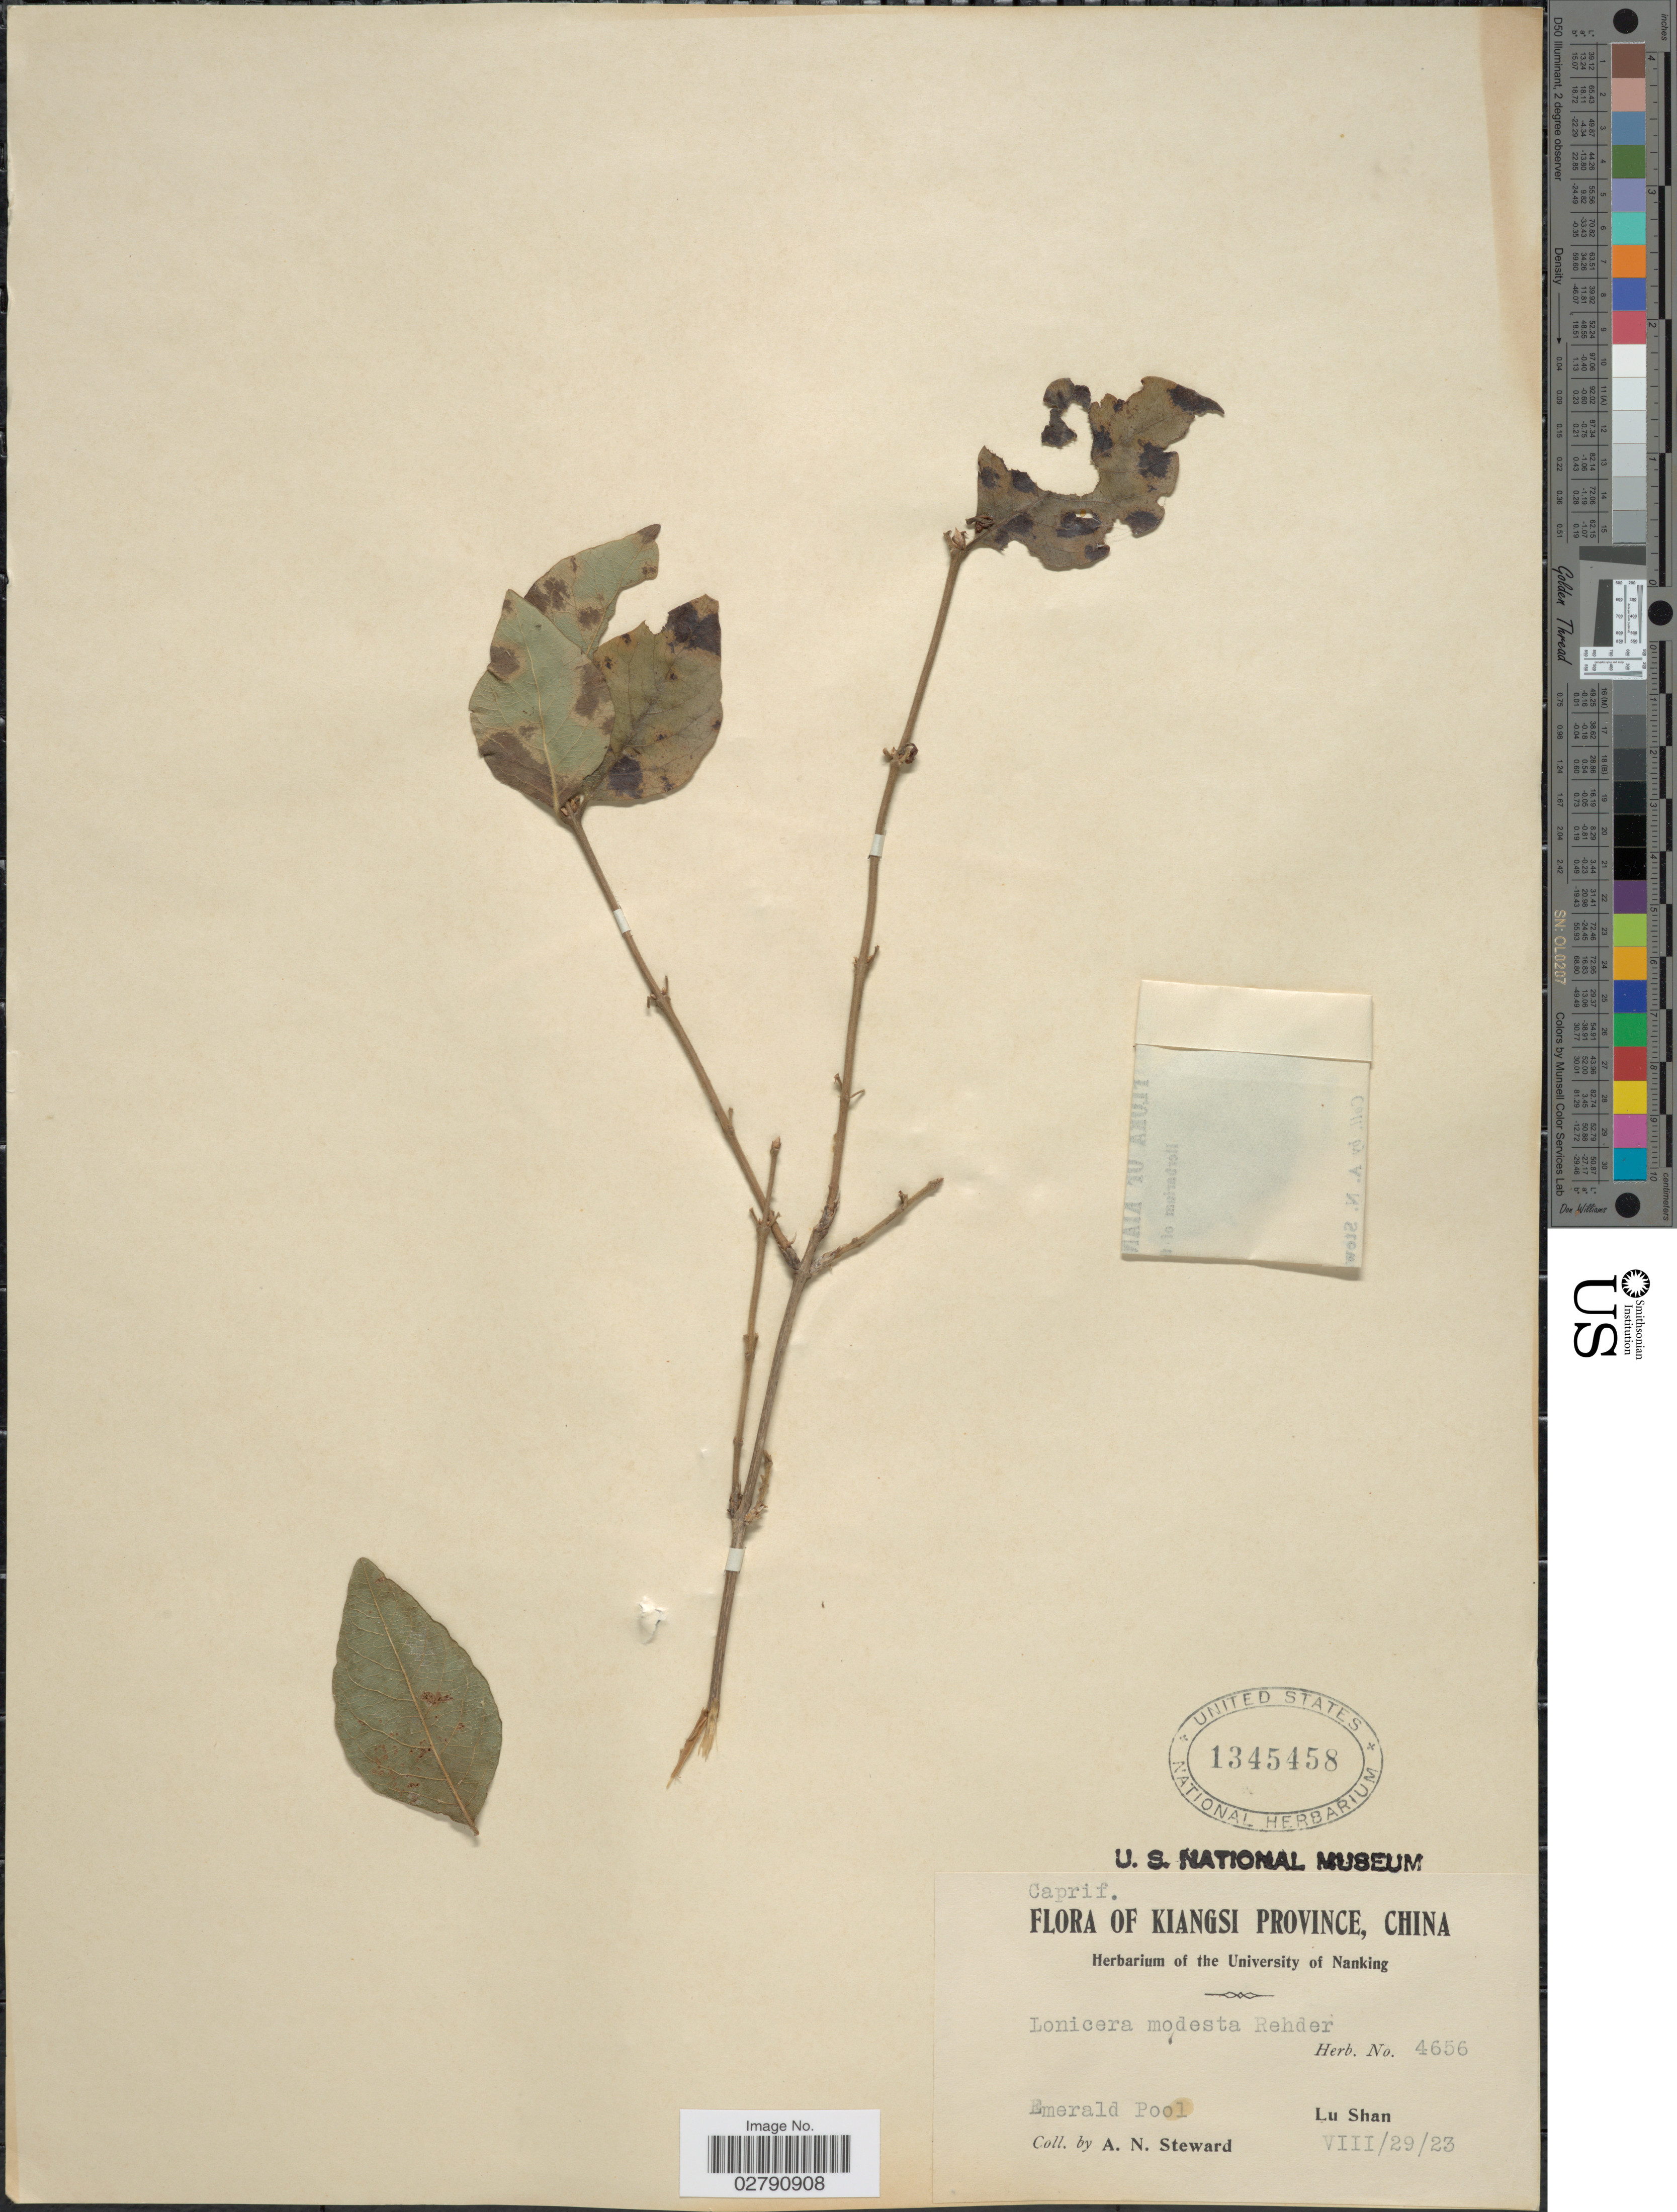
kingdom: Plantae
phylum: Tracheophyta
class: Magnoliopsida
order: Dipsacales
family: Caprifoliaceae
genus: Lonicera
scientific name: Lonicera modesta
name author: Rehder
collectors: A. N. Steward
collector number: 4656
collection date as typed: Transcribed d/m/y: 29/8/23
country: China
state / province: Jiangxi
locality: Kiangsi Province. Emerald Pool. Lu Shan.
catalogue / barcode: US 1345458